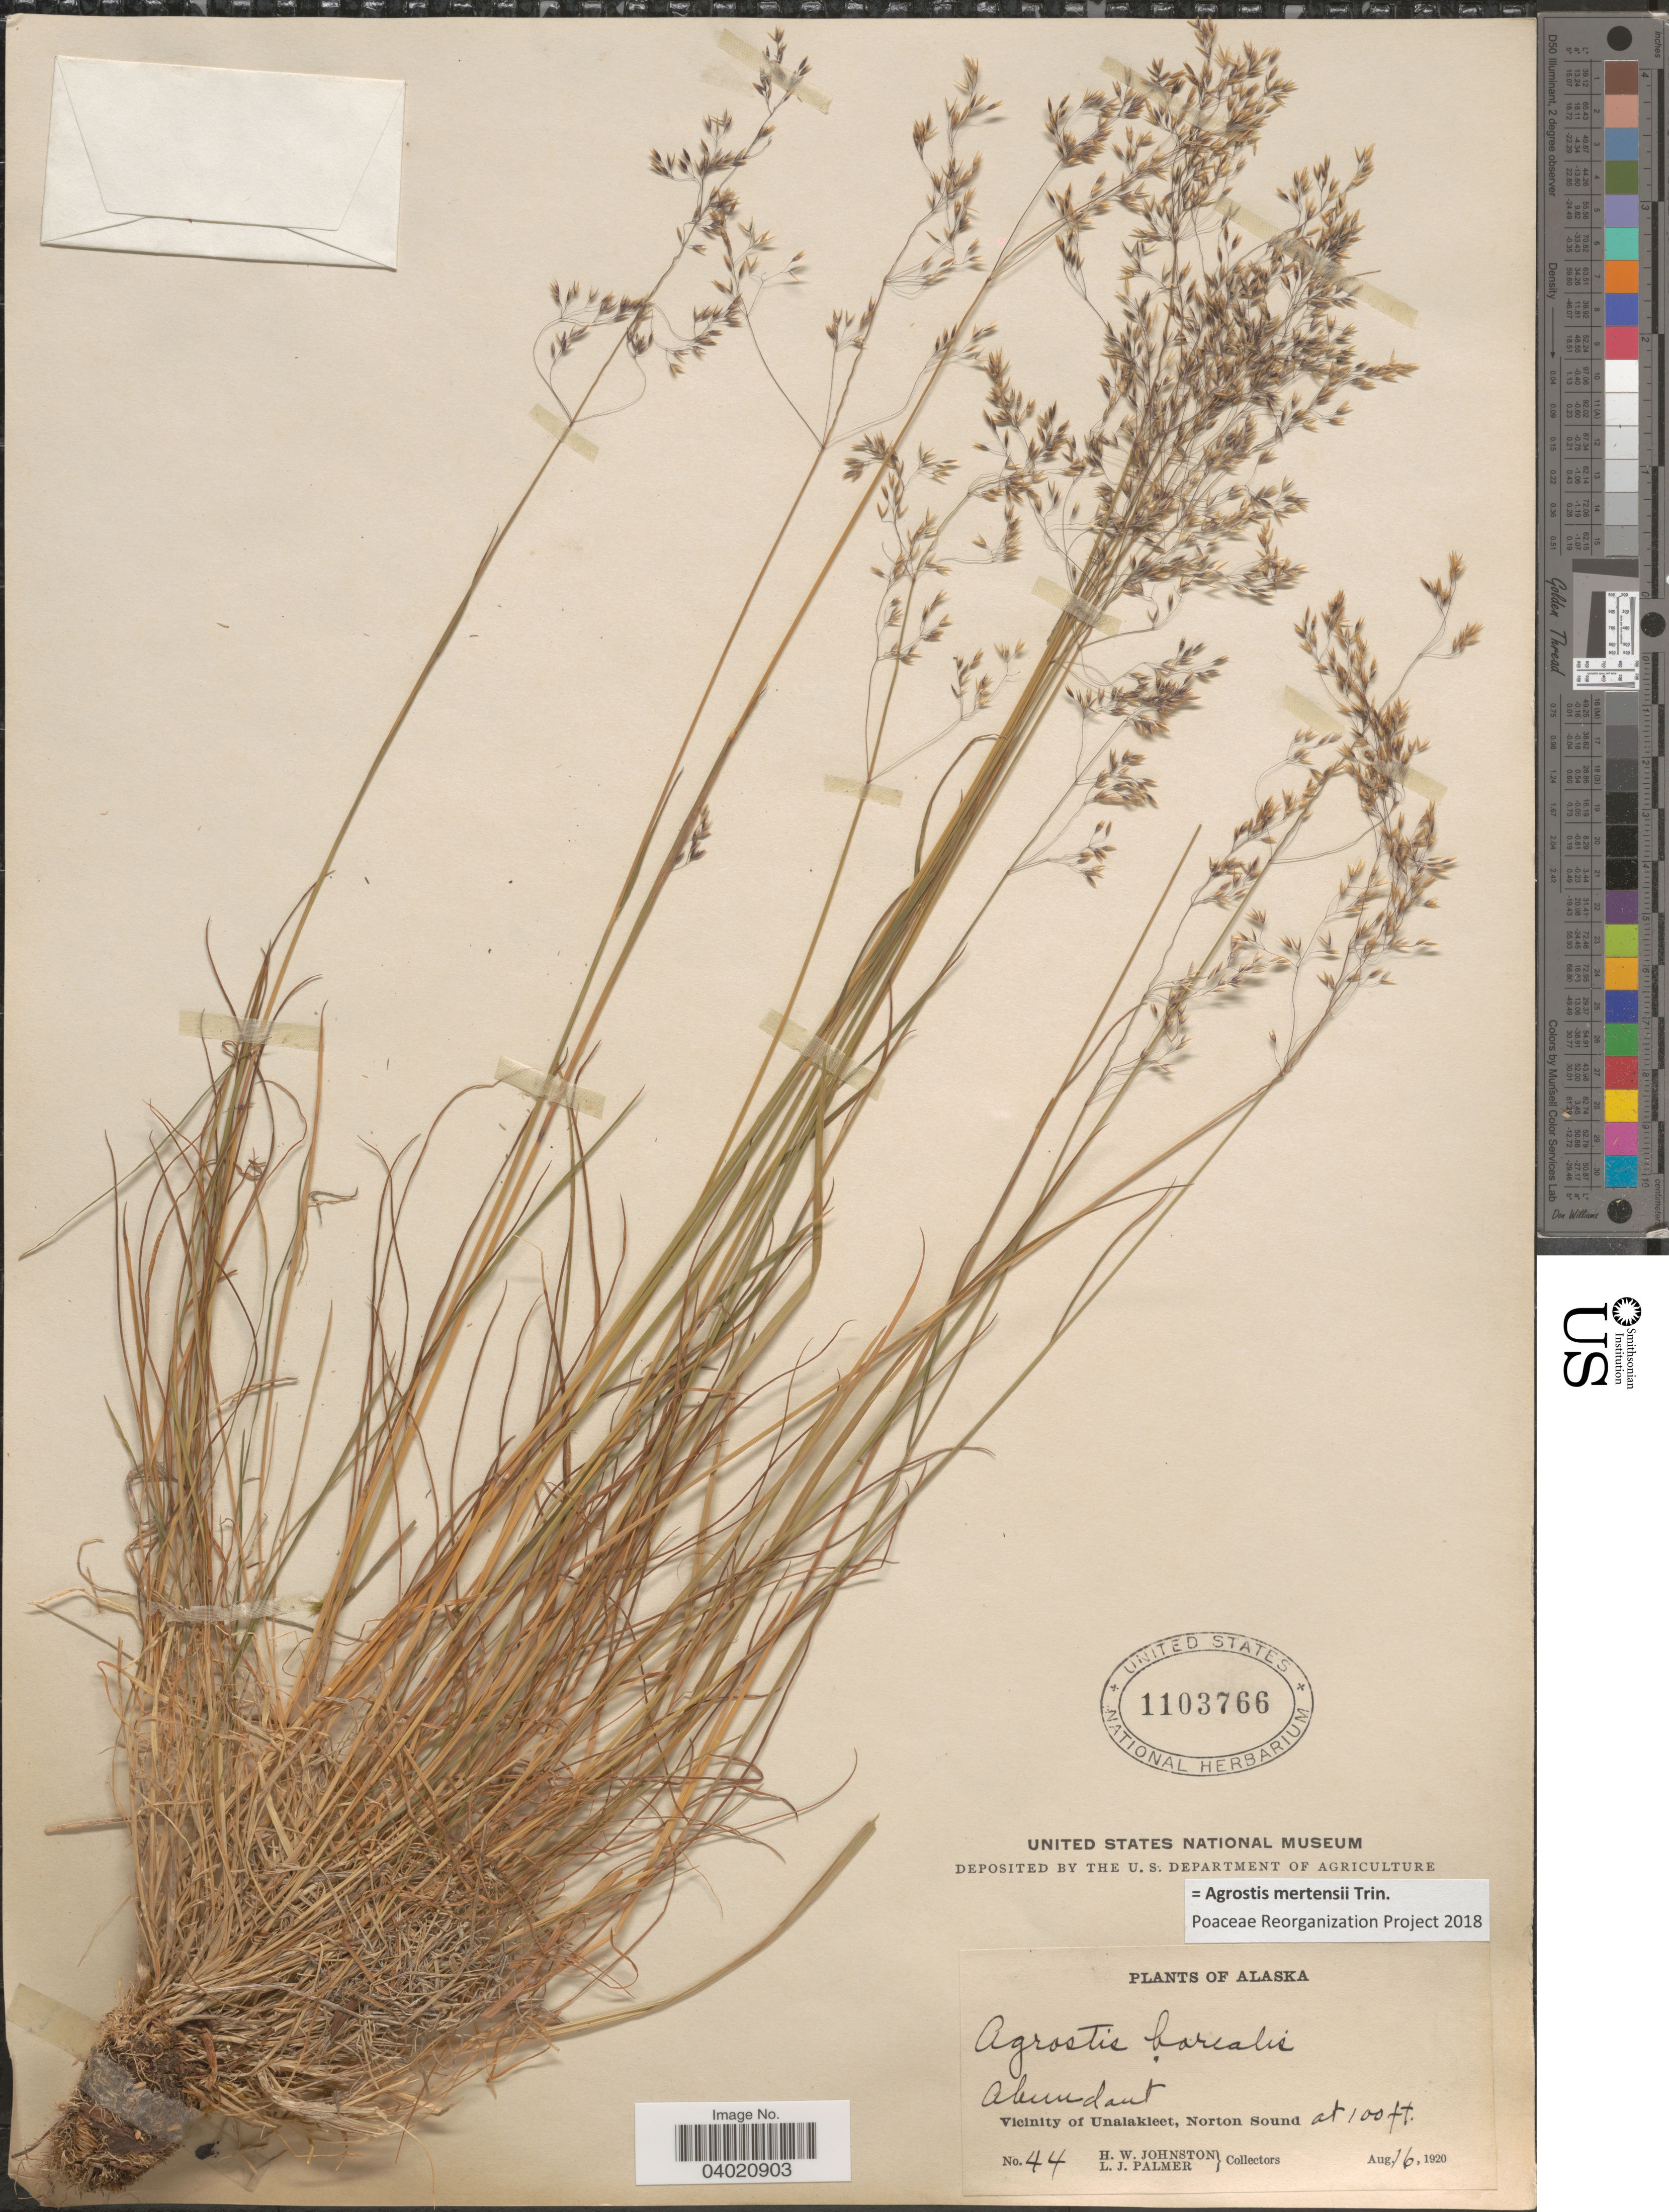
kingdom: Plantae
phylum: Tracheophyta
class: Liliopsida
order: Poales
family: Poaceae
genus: Agrostis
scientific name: Agrostis mertensii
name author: Trin.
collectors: H. W. Johnston & L. J. Palmer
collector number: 44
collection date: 1920-08-16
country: United States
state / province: Alaska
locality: Vicinity of Unalakleet, Norton Sound.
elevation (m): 30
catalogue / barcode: US 1103766